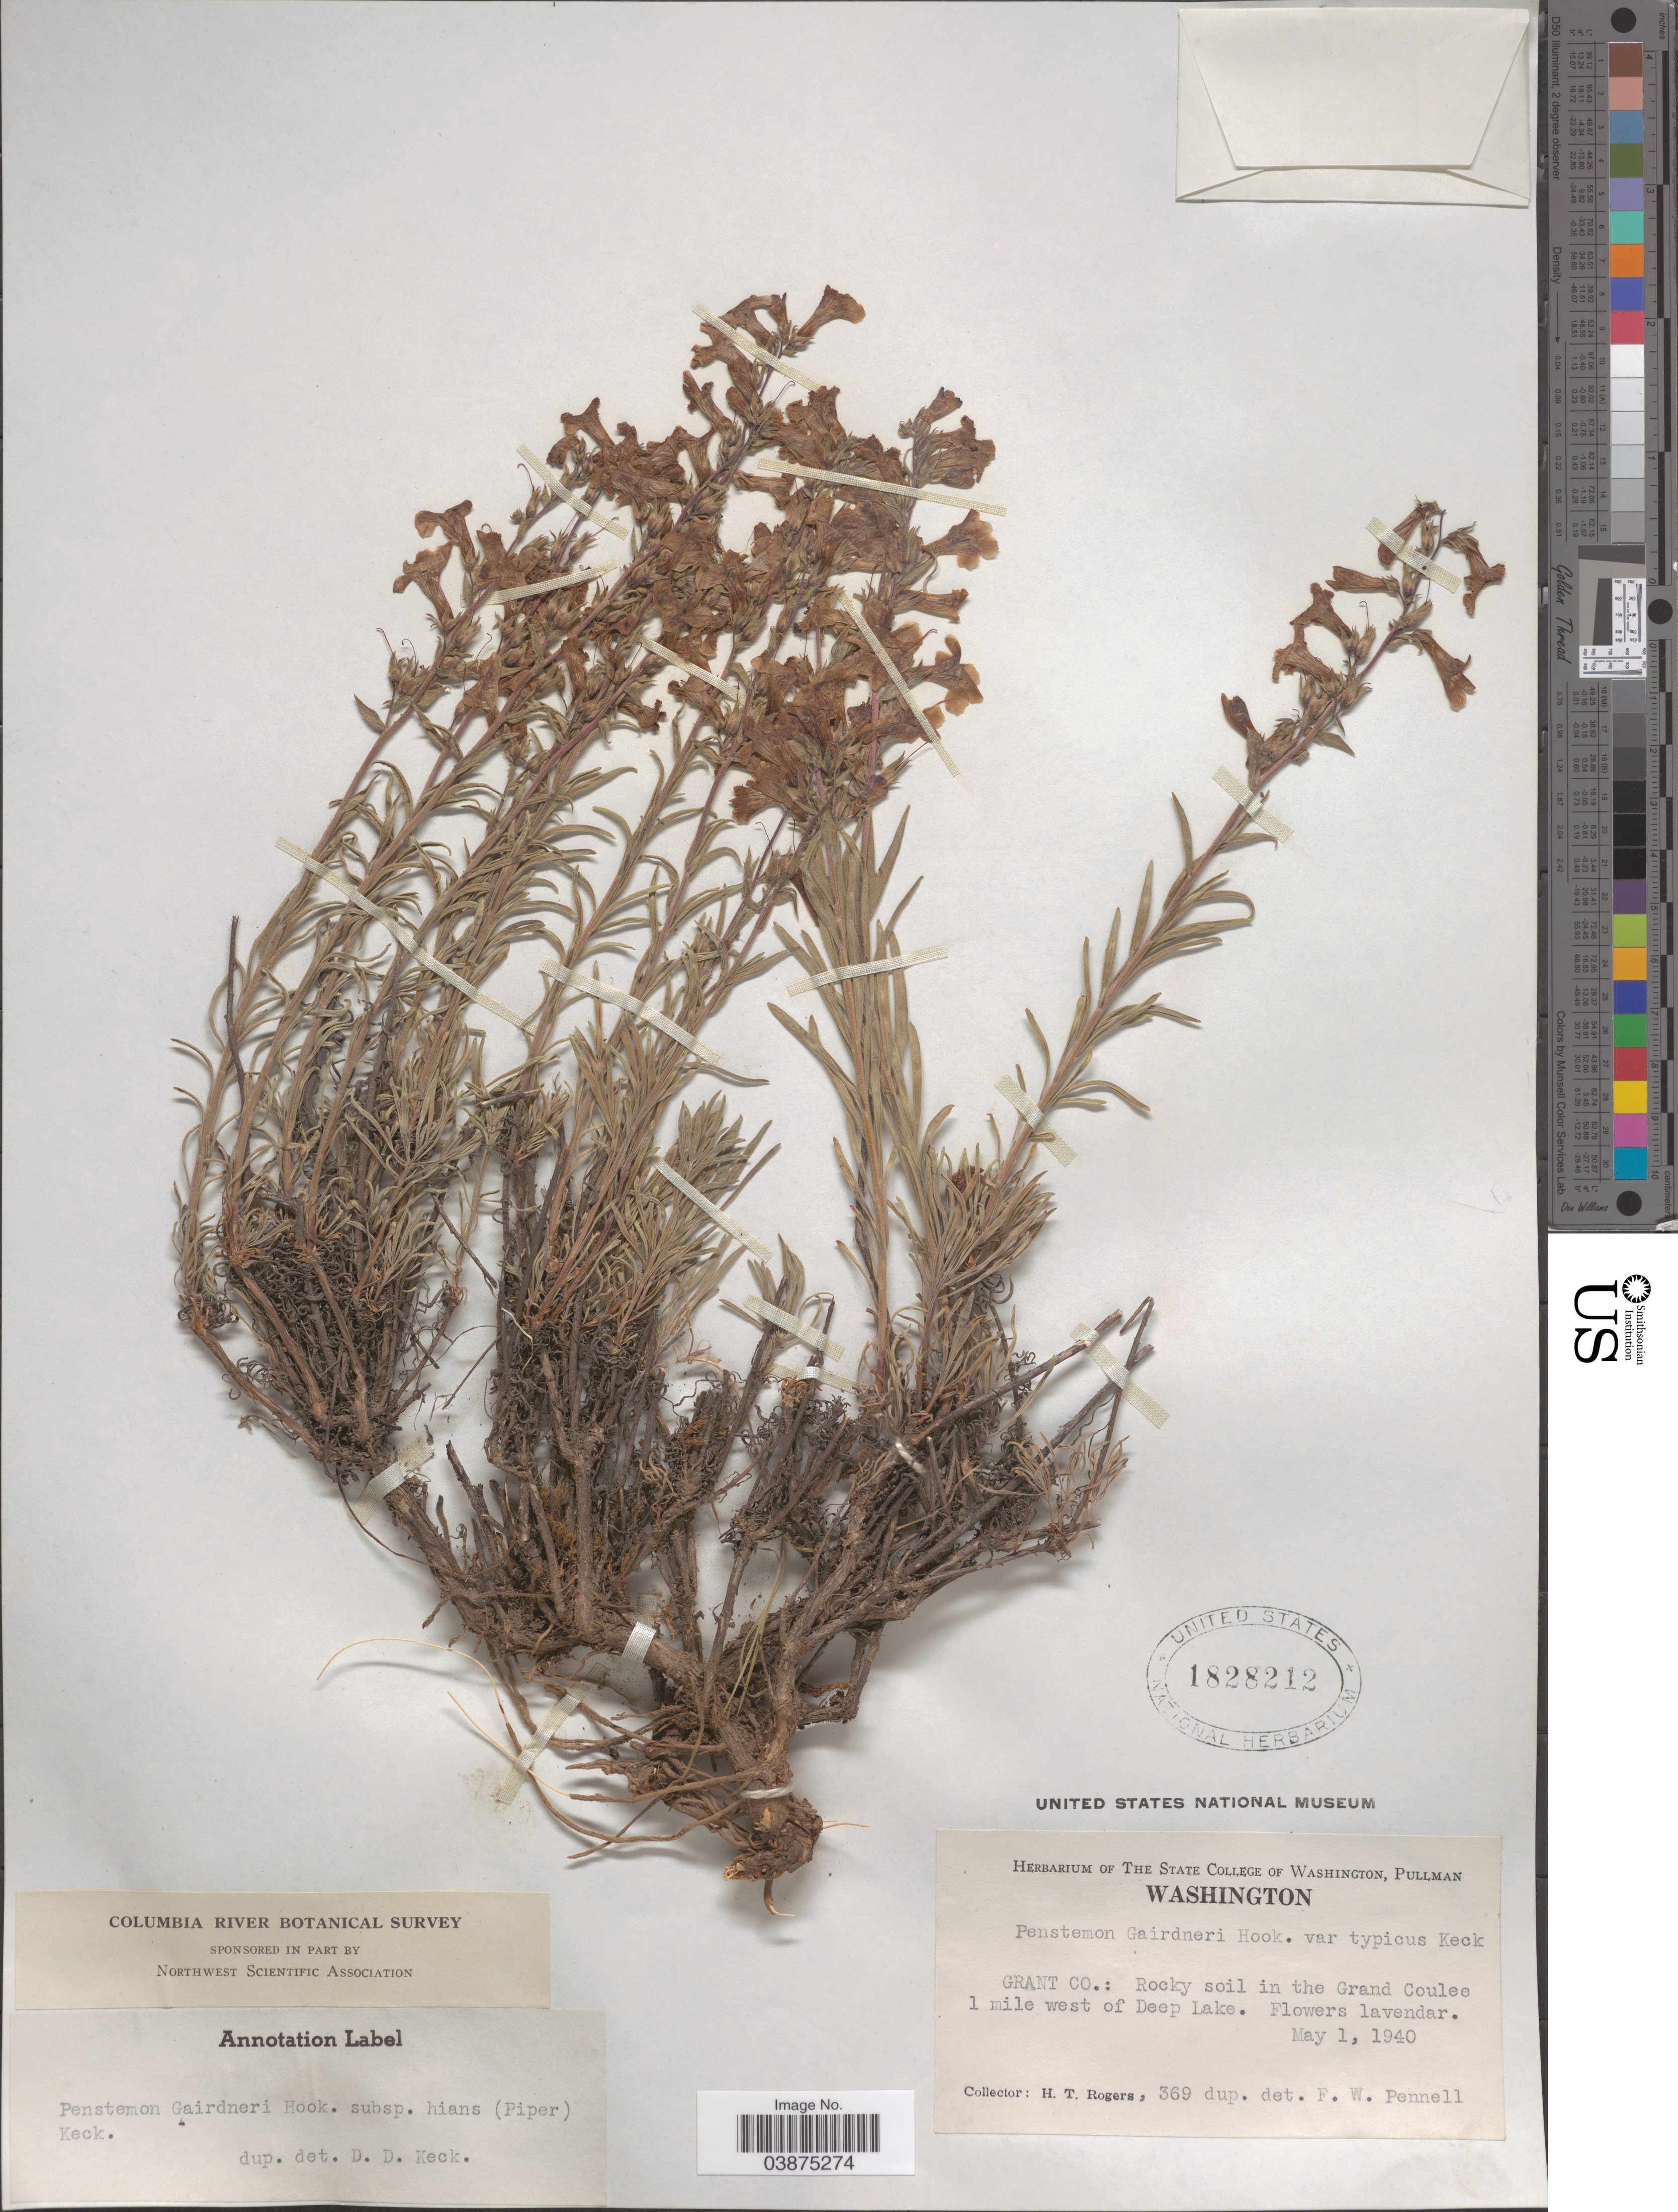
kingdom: Plantae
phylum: Tracheophyta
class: Magnoliopsida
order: Lamiales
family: Plantaginaceae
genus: Penstemon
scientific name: Penstemon gairdneri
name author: Hook.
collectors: H. Rogers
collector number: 369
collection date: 1940-05-01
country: United States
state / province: Washington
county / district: Grant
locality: Grant Co.: in the Grand Coulee 1 mile west of Deep Lake.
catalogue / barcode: US 1828212